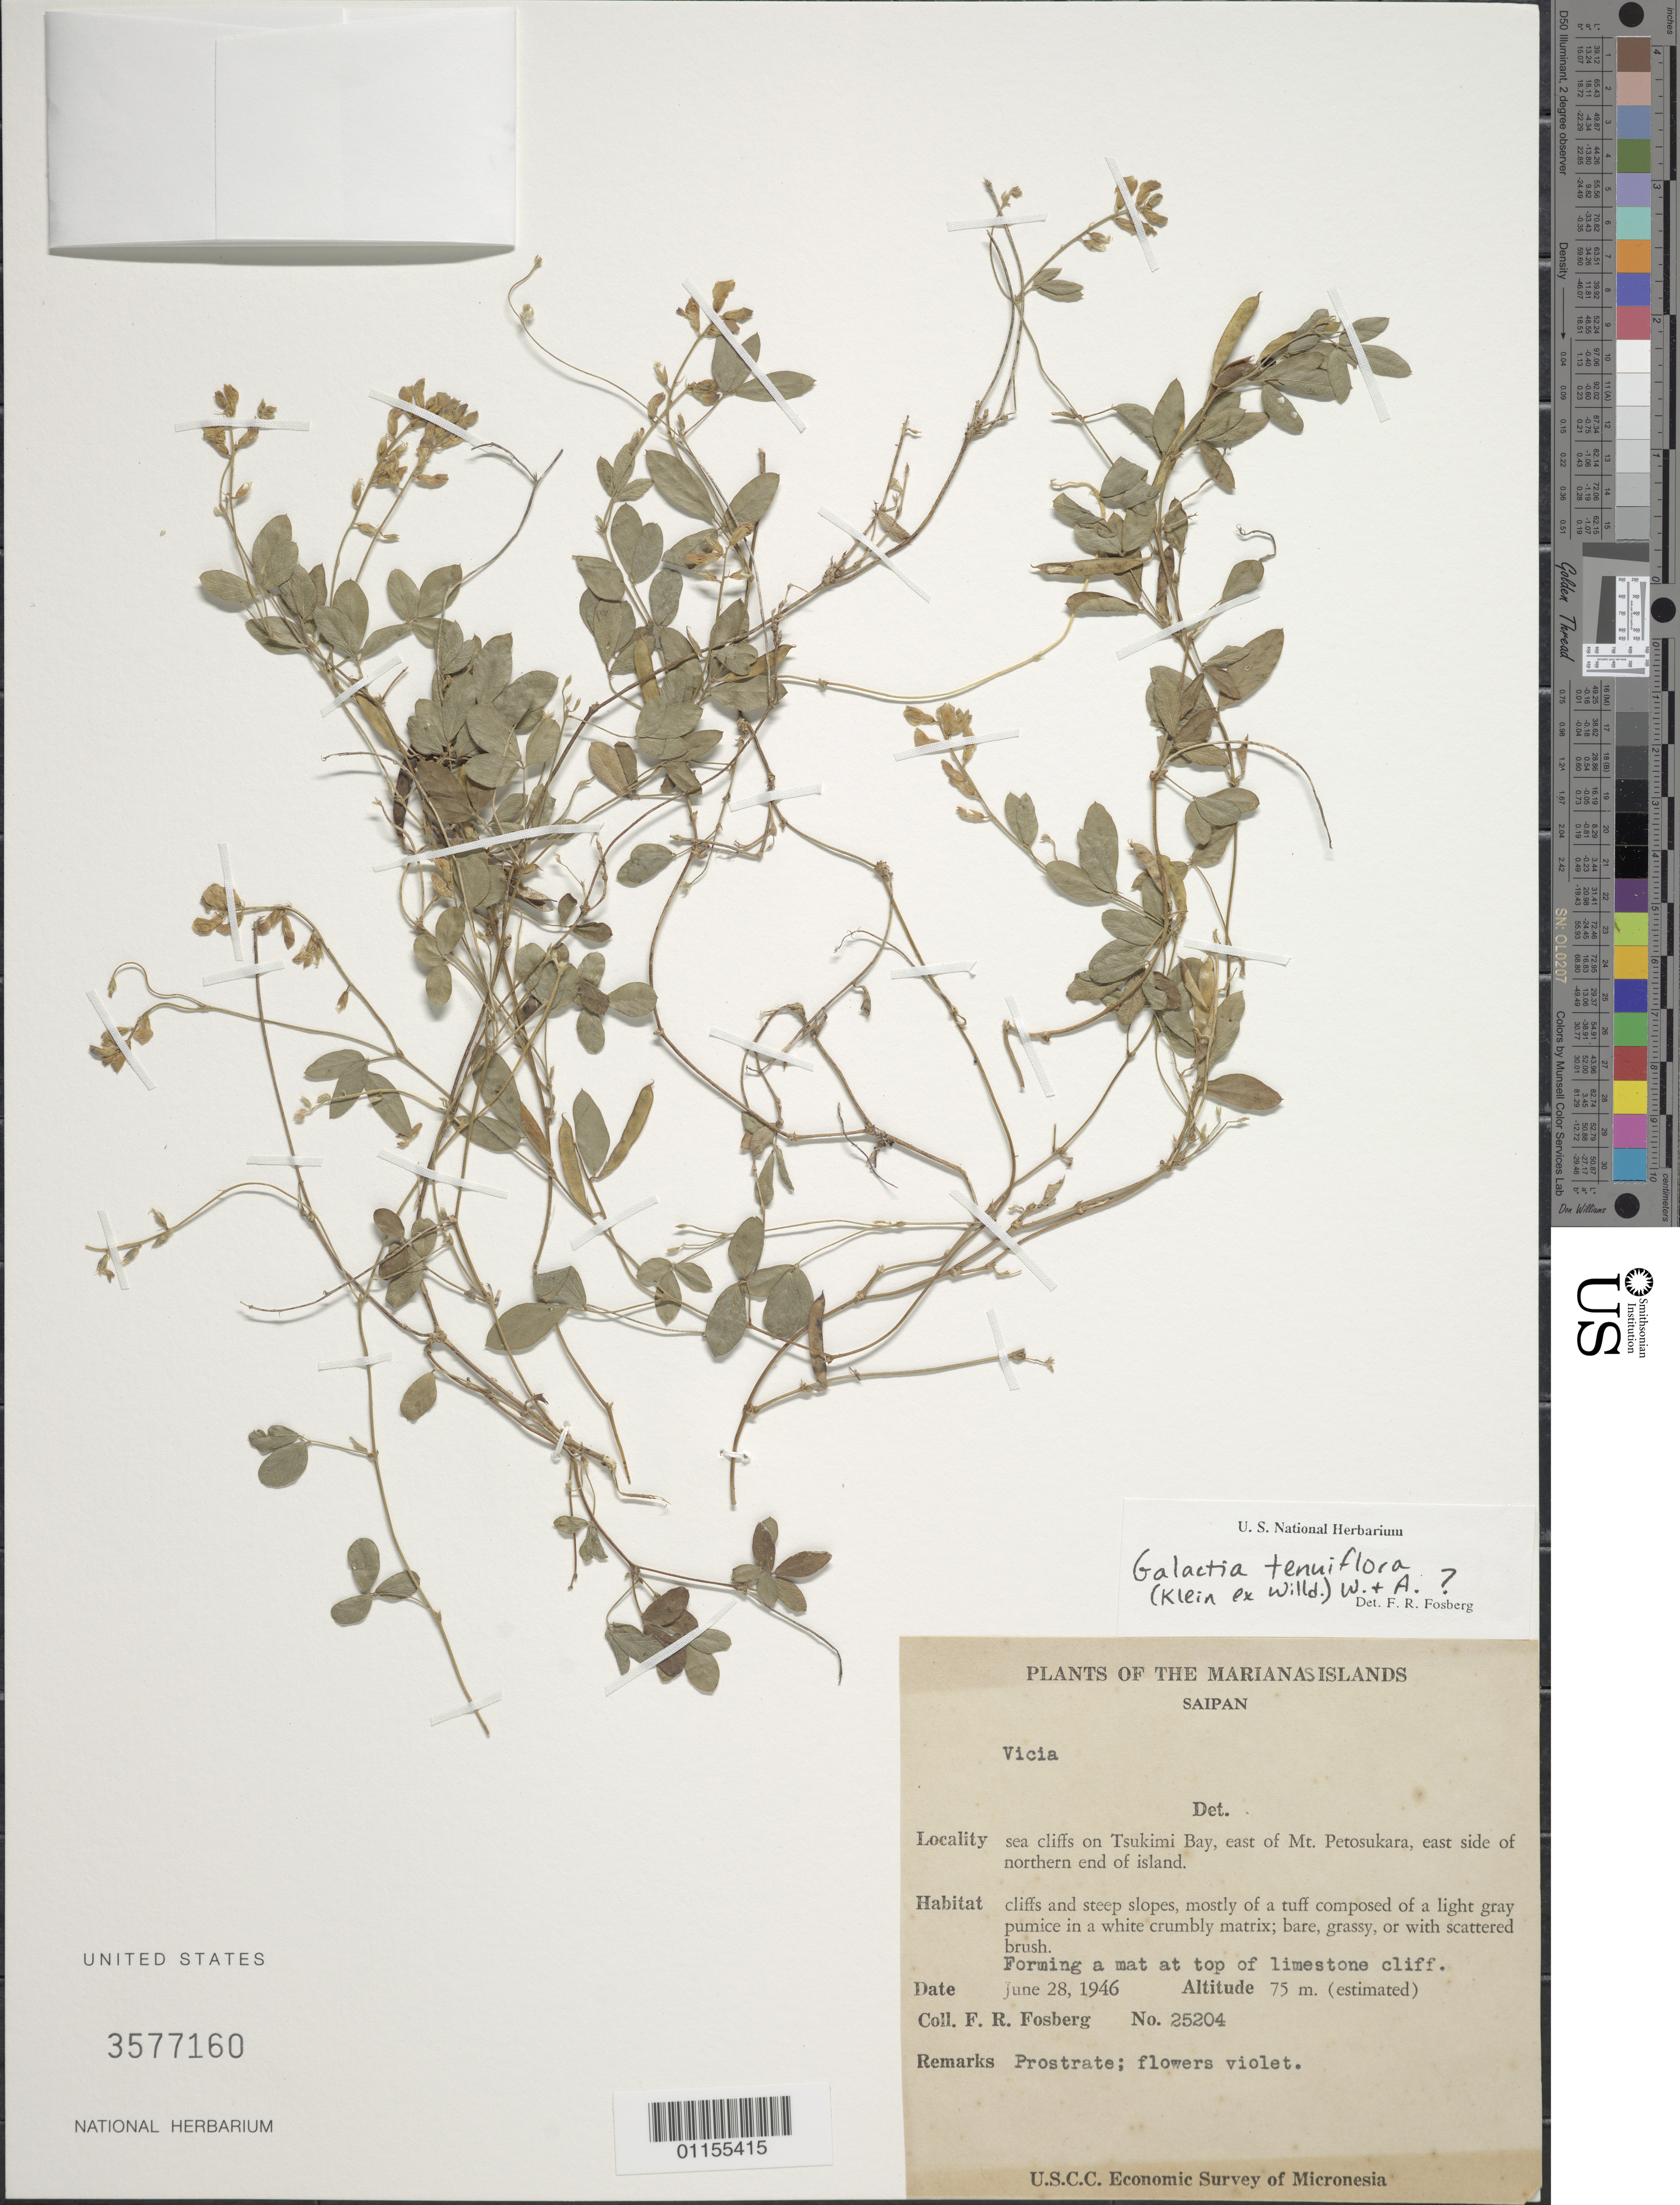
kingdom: Plantae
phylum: Tracheophyta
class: Magnoliopsida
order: Fabales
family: Fabaceae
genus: Galactia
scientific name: Galactia tenuiflora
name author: (J.G. Klein ex Willd.) Wight & Arn.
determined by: Fosberg, F. R.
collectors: F. R. Fosberg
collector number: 25204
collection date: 1946-06-28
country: Northern Mariana Islands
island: Saipan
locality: Sea cliffs on Tsukimi Bay, east of Mt. Petosukara, east side of northern end of island.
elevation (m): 75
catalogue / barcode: US 3577160